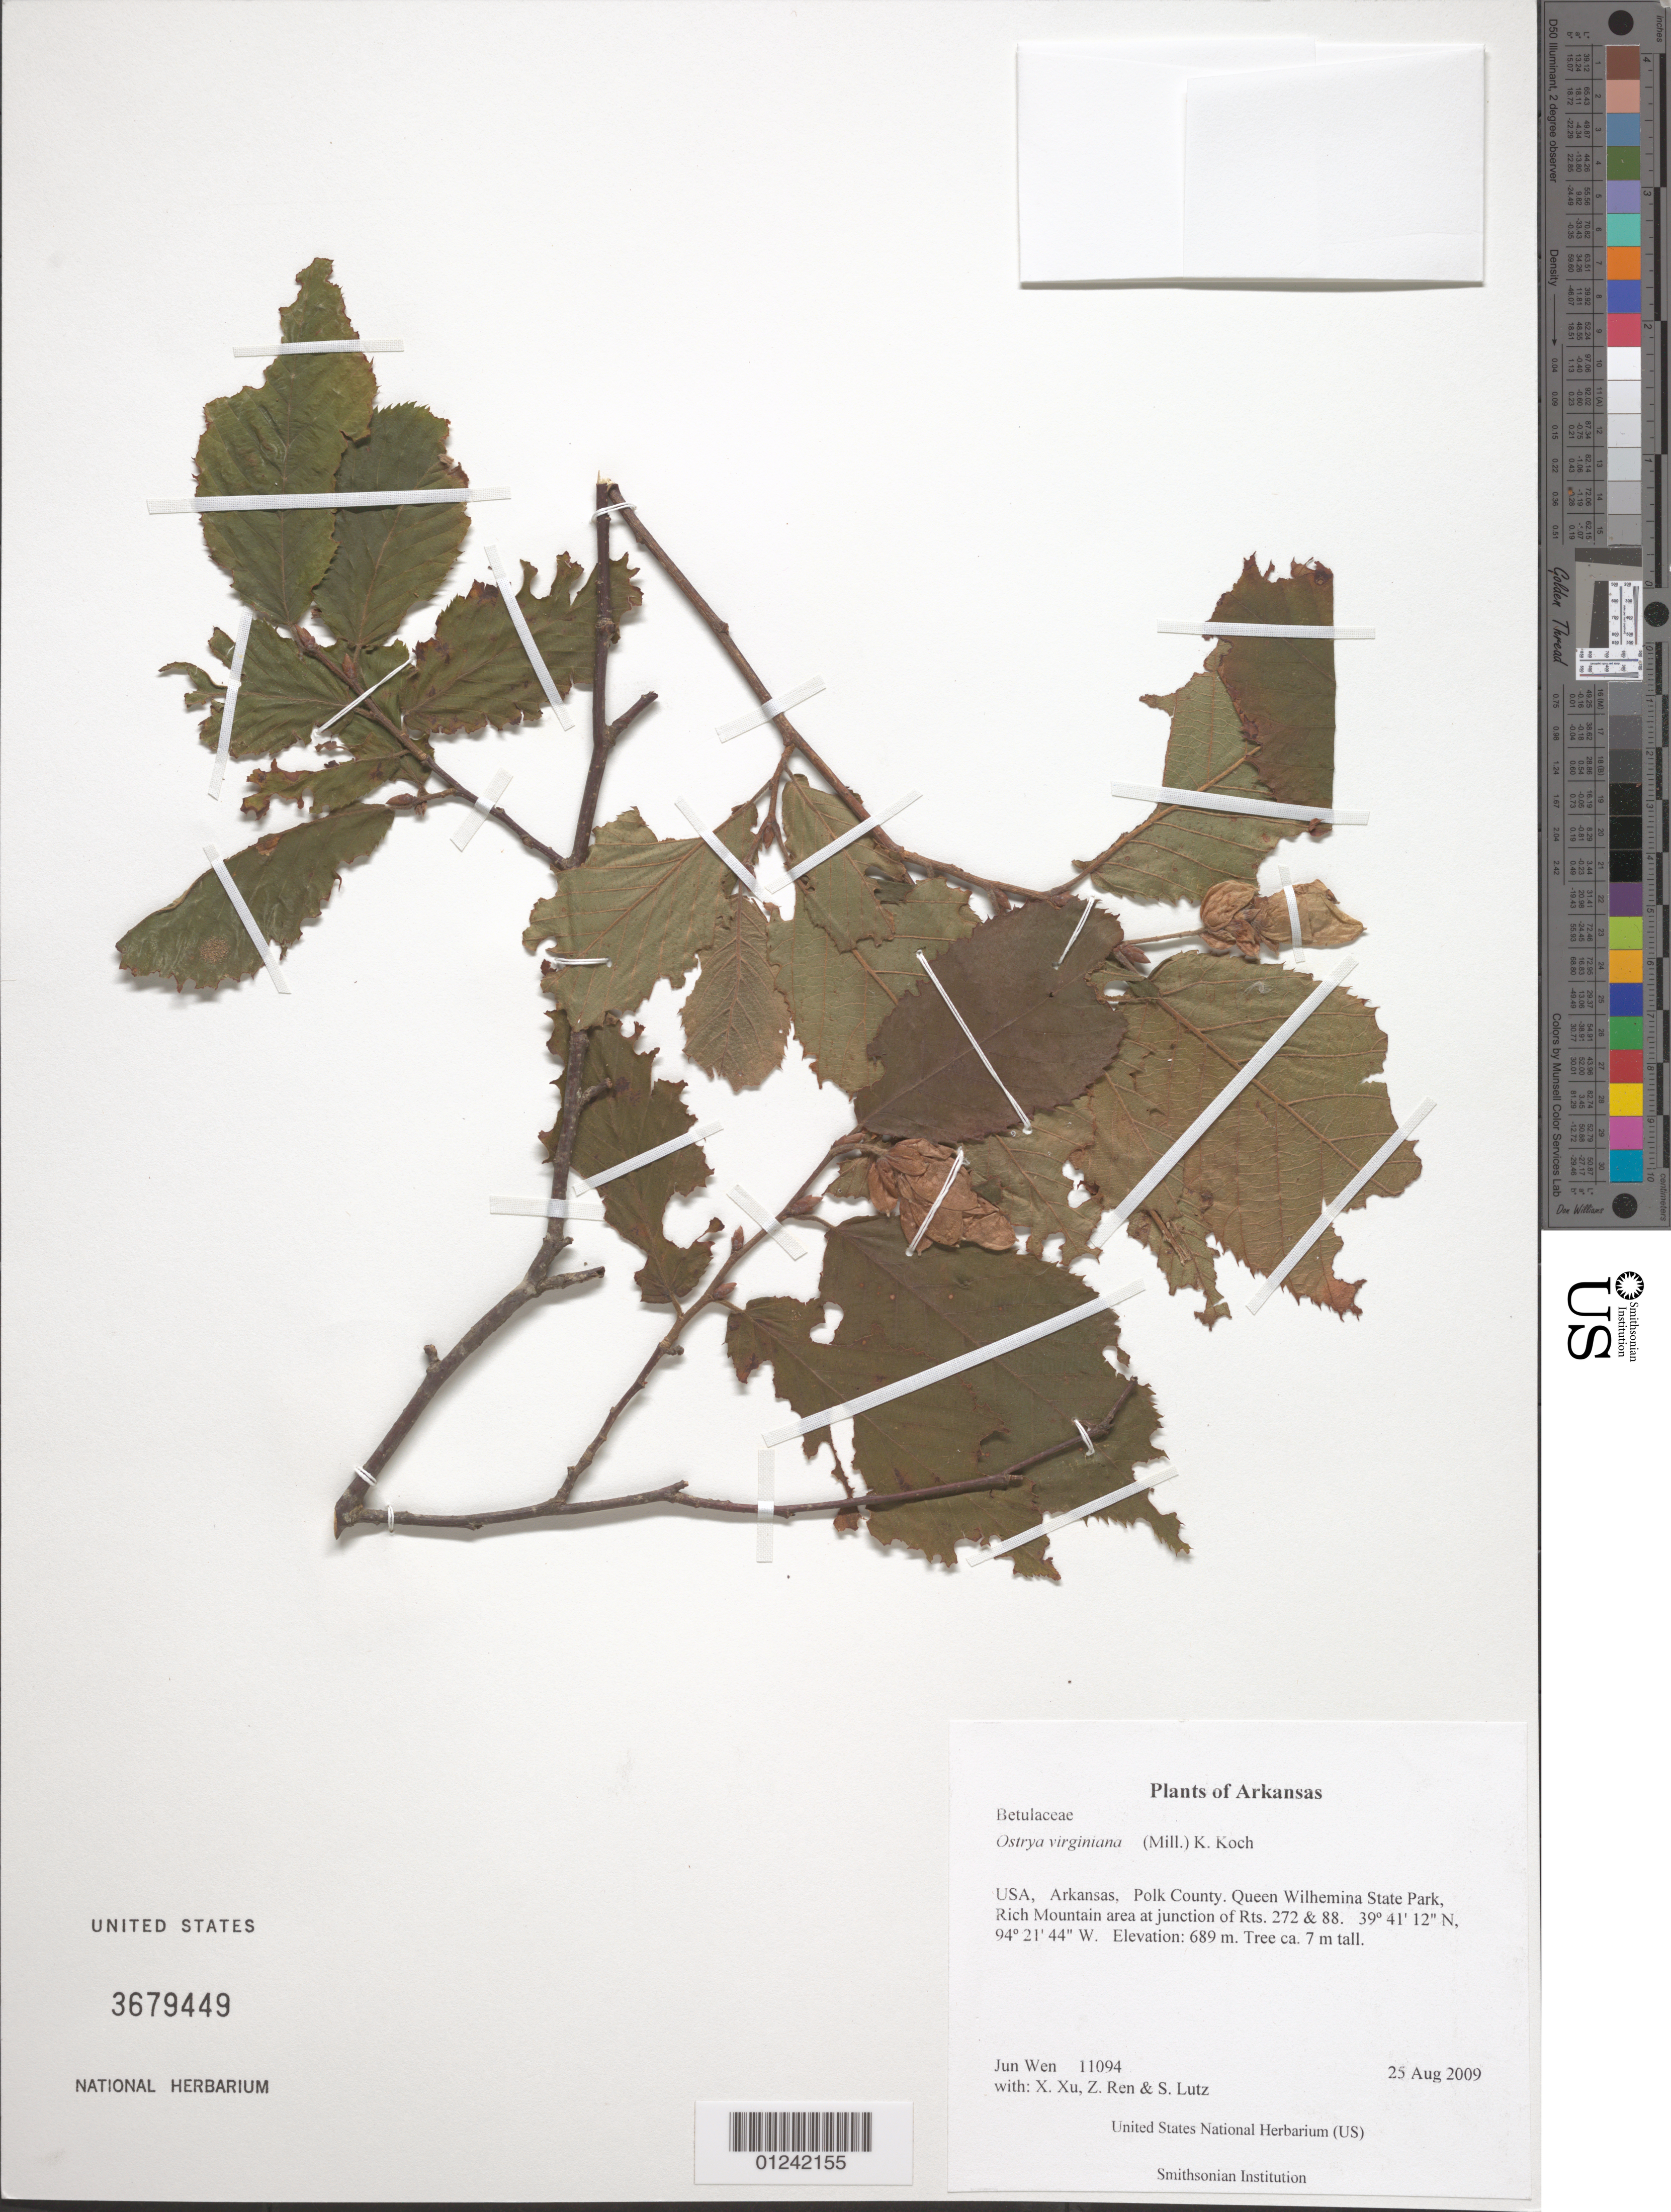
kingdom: Plantae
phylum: Tracheophyta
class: Magnoliopsida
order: Fagales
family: Betulaceae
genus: Ostrya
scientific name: Ostrya virginiana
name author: (Mill.) K. Koch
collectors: J. Wen, X. Xu, Z. Ren & S. Lutz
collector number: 11094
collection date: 2009-08-25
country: United States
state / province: Arkansas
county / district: Polk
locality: Queen Wilhemina State Park, Rich Mountain area at junction of Rts. 272 & 88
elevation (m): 689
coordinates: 39 41 12.0 N, 94 21 43.8 W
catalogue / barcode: US 3679449